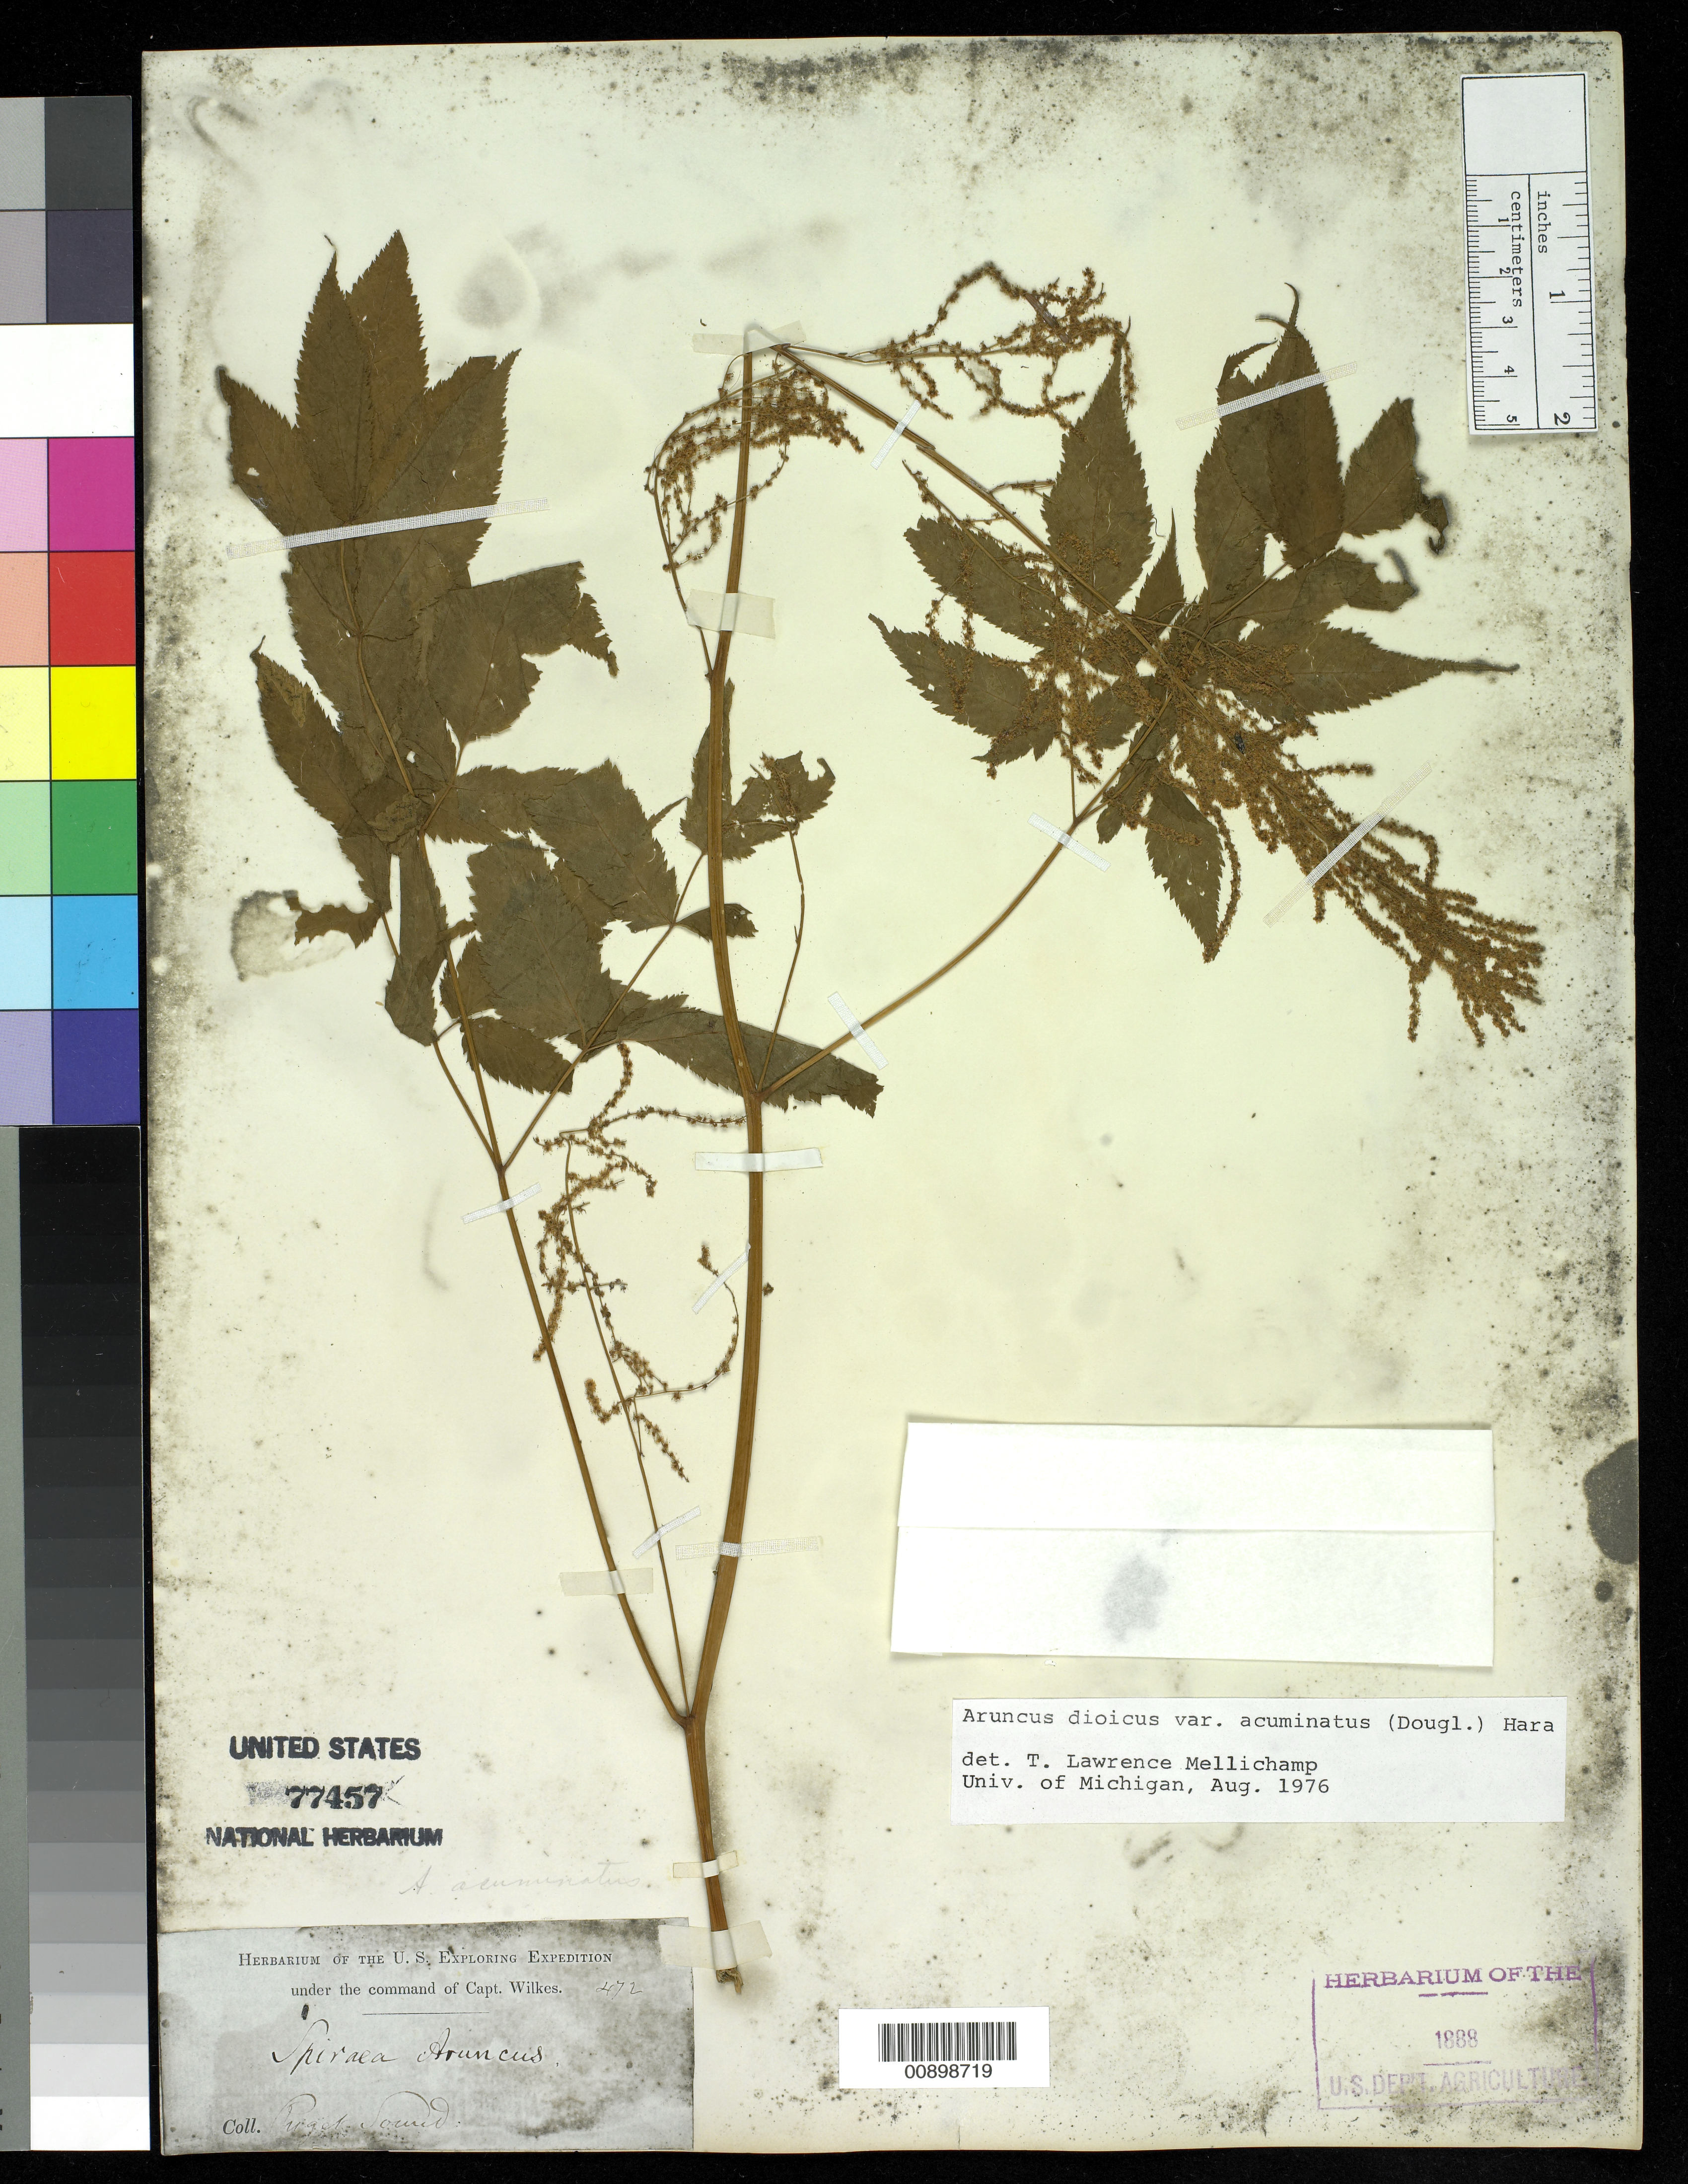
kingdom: Plantae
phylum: Tracheophyta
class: Magnoliopsida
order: Rosales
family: Rosaceae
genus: Aruncus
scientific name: Aruncus dioicus var. acuminatus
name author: (Rydb.) H. Hara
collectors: Wilkes Explor. Exped.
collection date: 1838/1842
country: United States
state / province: Washington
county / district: King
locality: Puget Sound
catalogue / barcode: US 77457